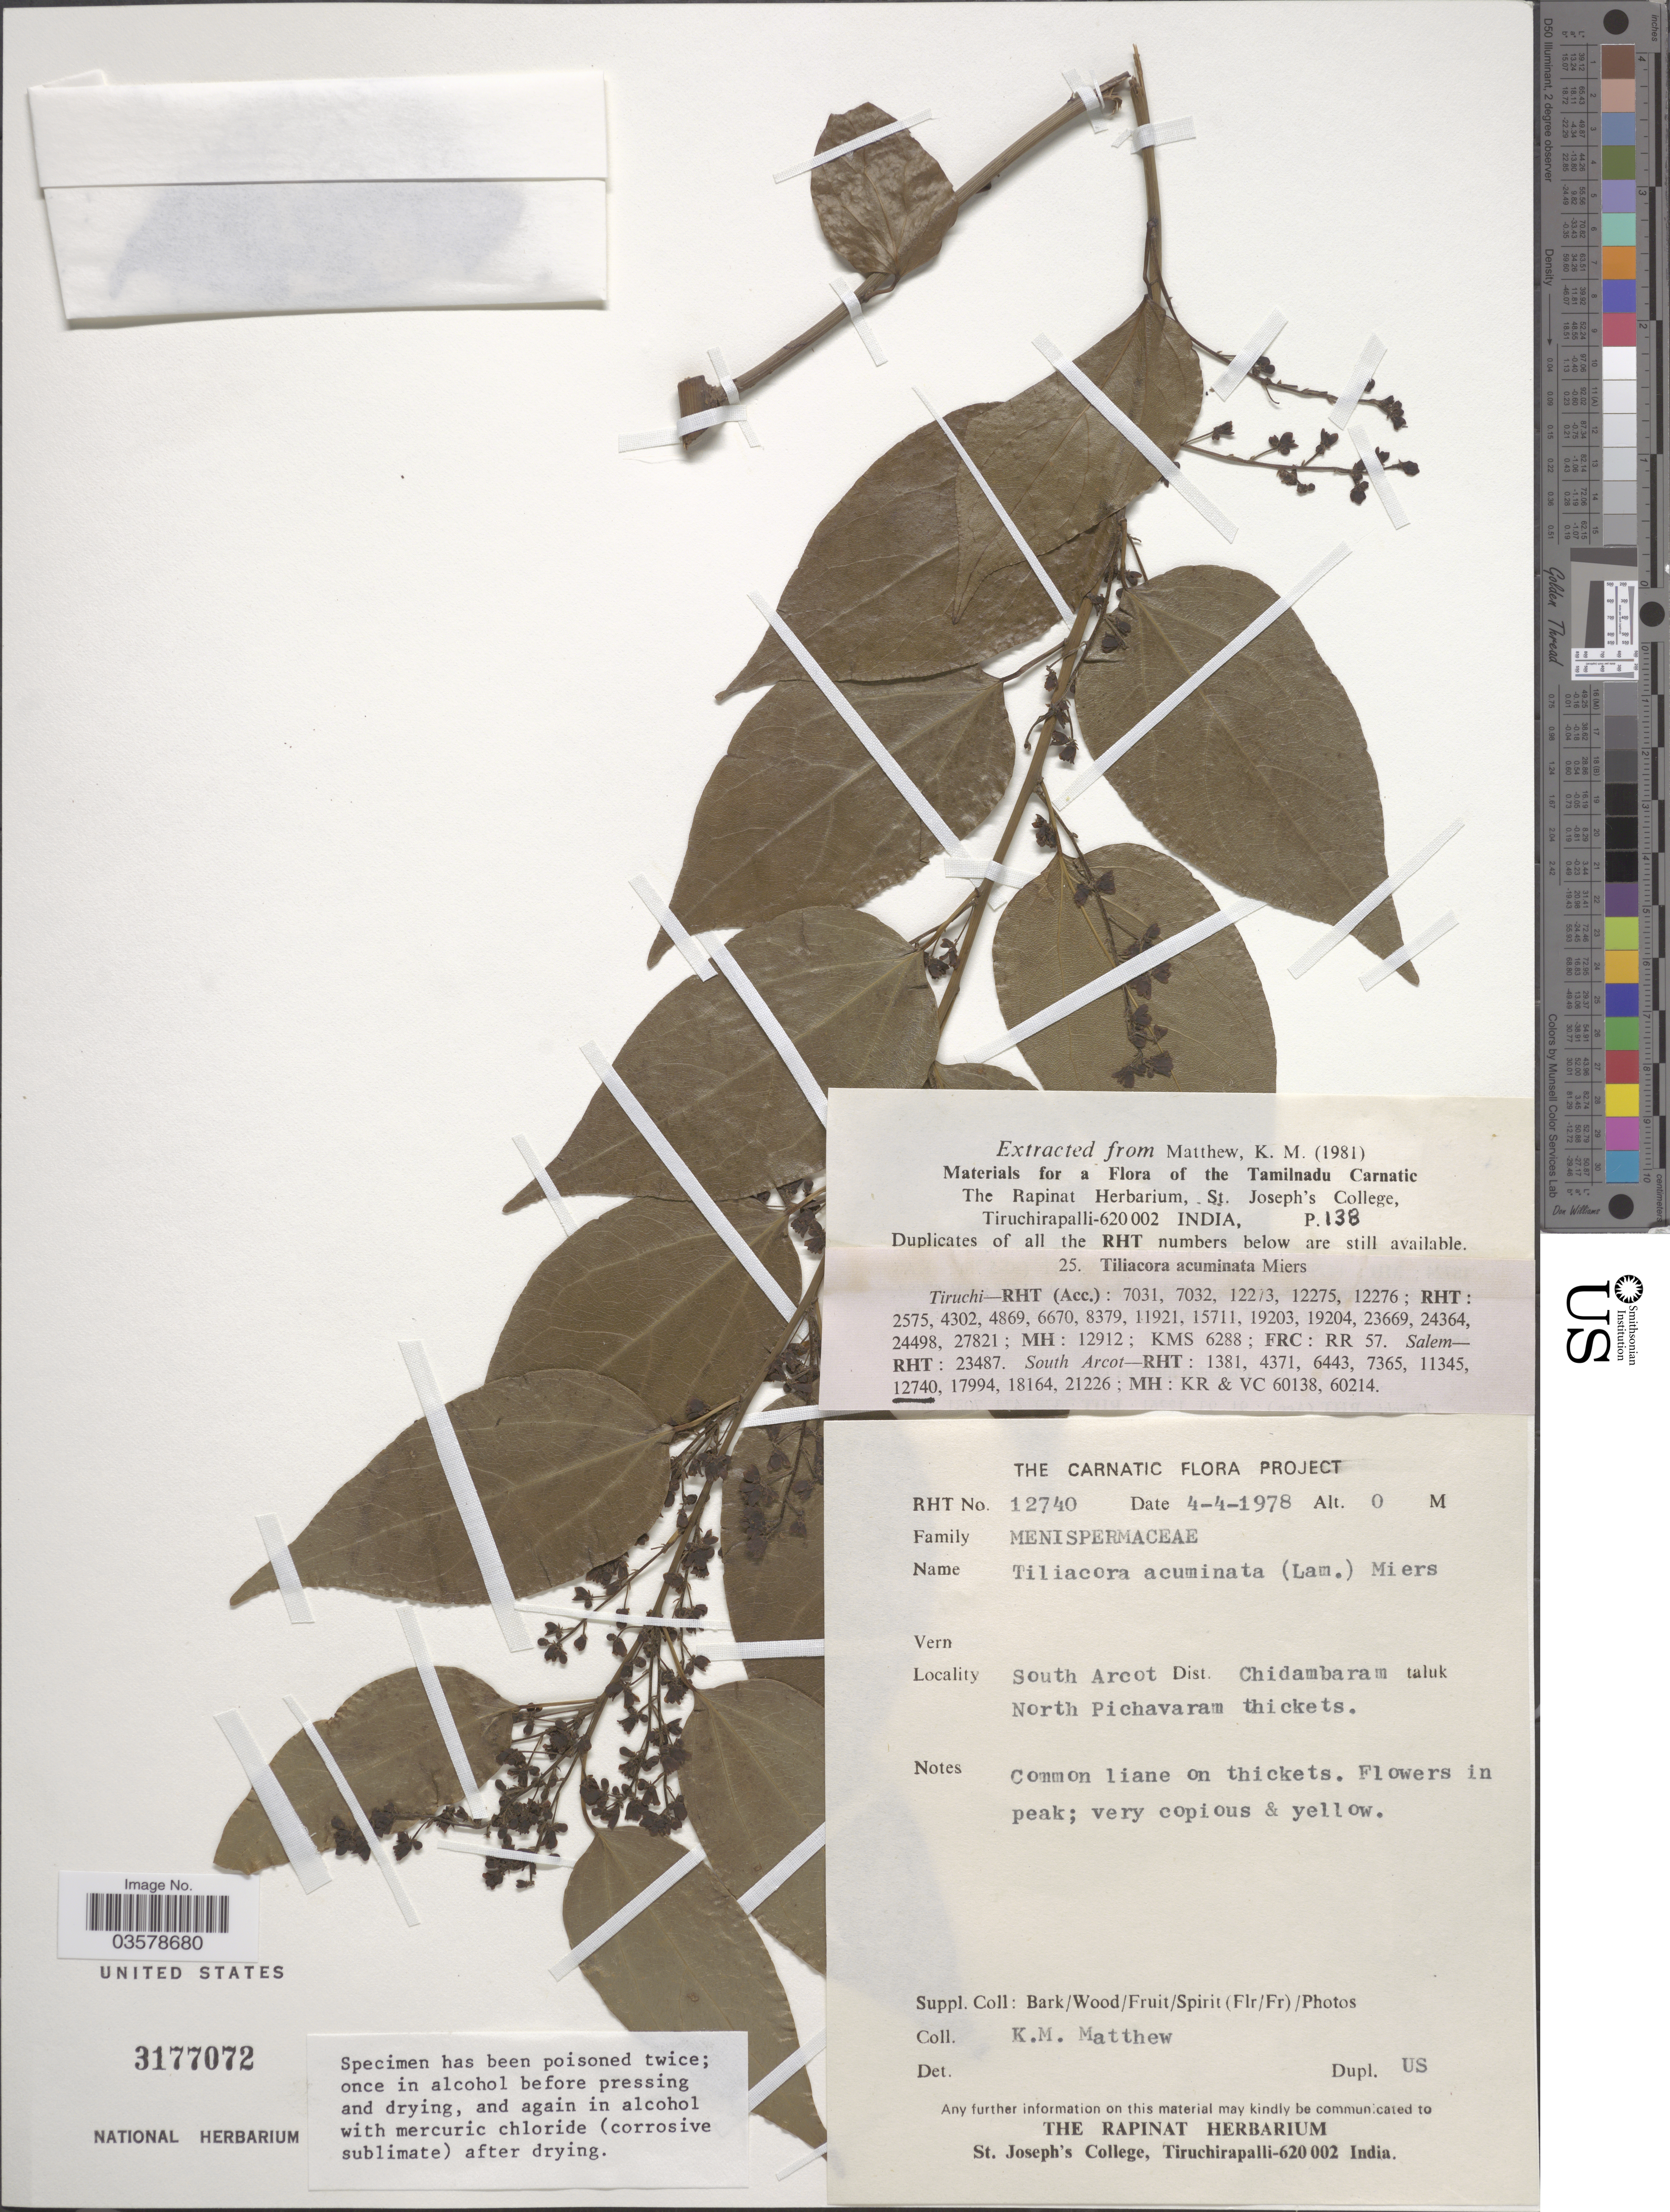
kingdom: Plantae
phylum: Tracheophyta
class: Magnoliopsida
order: Ranunculales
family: Menispermaceae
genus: Tiliacora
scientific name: Tiliacora acuminata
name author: (Lam.) Miers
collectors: K. M. Matthew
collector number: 12740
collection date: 1978-04-04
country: India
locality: South Arcot. Dist. Chidambaram taluk. North Pichavaram thickets.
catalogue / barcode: US 3177072